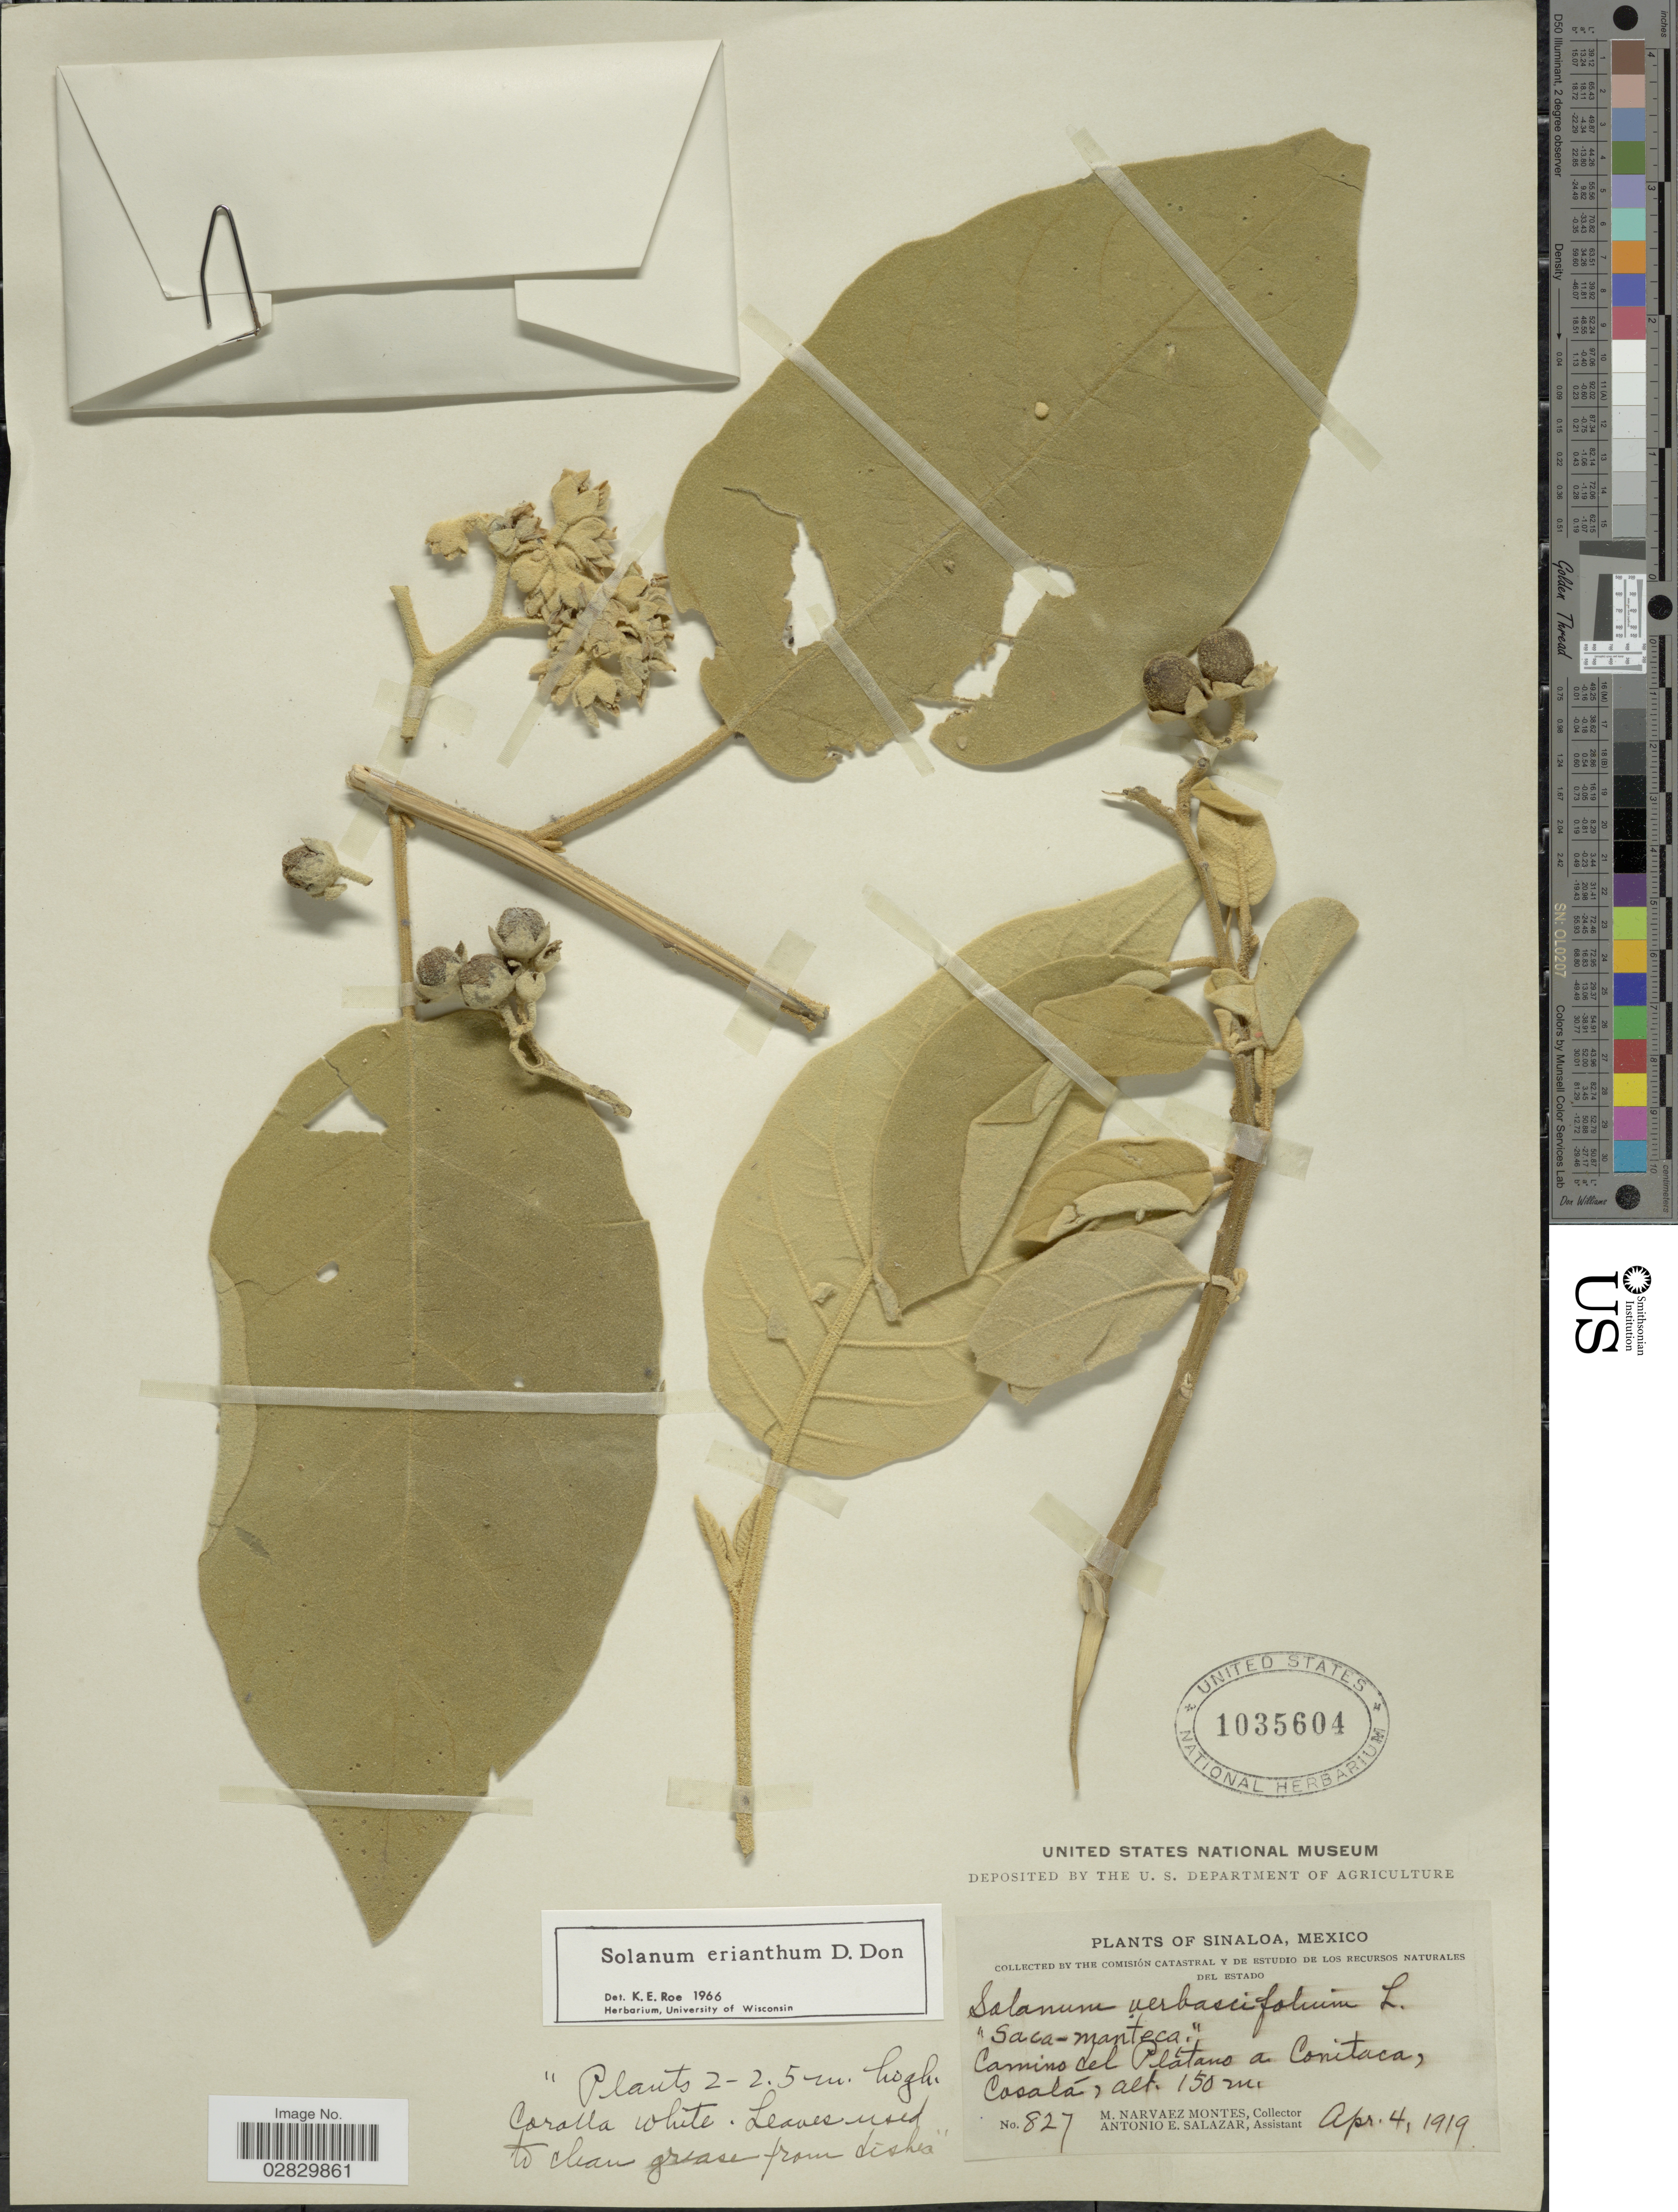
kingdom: Plantae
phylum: Tracheophyta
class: Magnoliopsida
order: Solanales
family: Solanaceae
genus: Solanum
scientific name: Solanum erianthum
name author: D. Don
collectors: M. Narvaez M. & A. E. Salazar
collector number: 827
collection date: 1919-04-04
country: Mexico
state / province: Sinaloa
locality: Camino del Plátano a Conitaca, Cosalá.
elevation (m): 150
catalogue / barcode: US 1035604